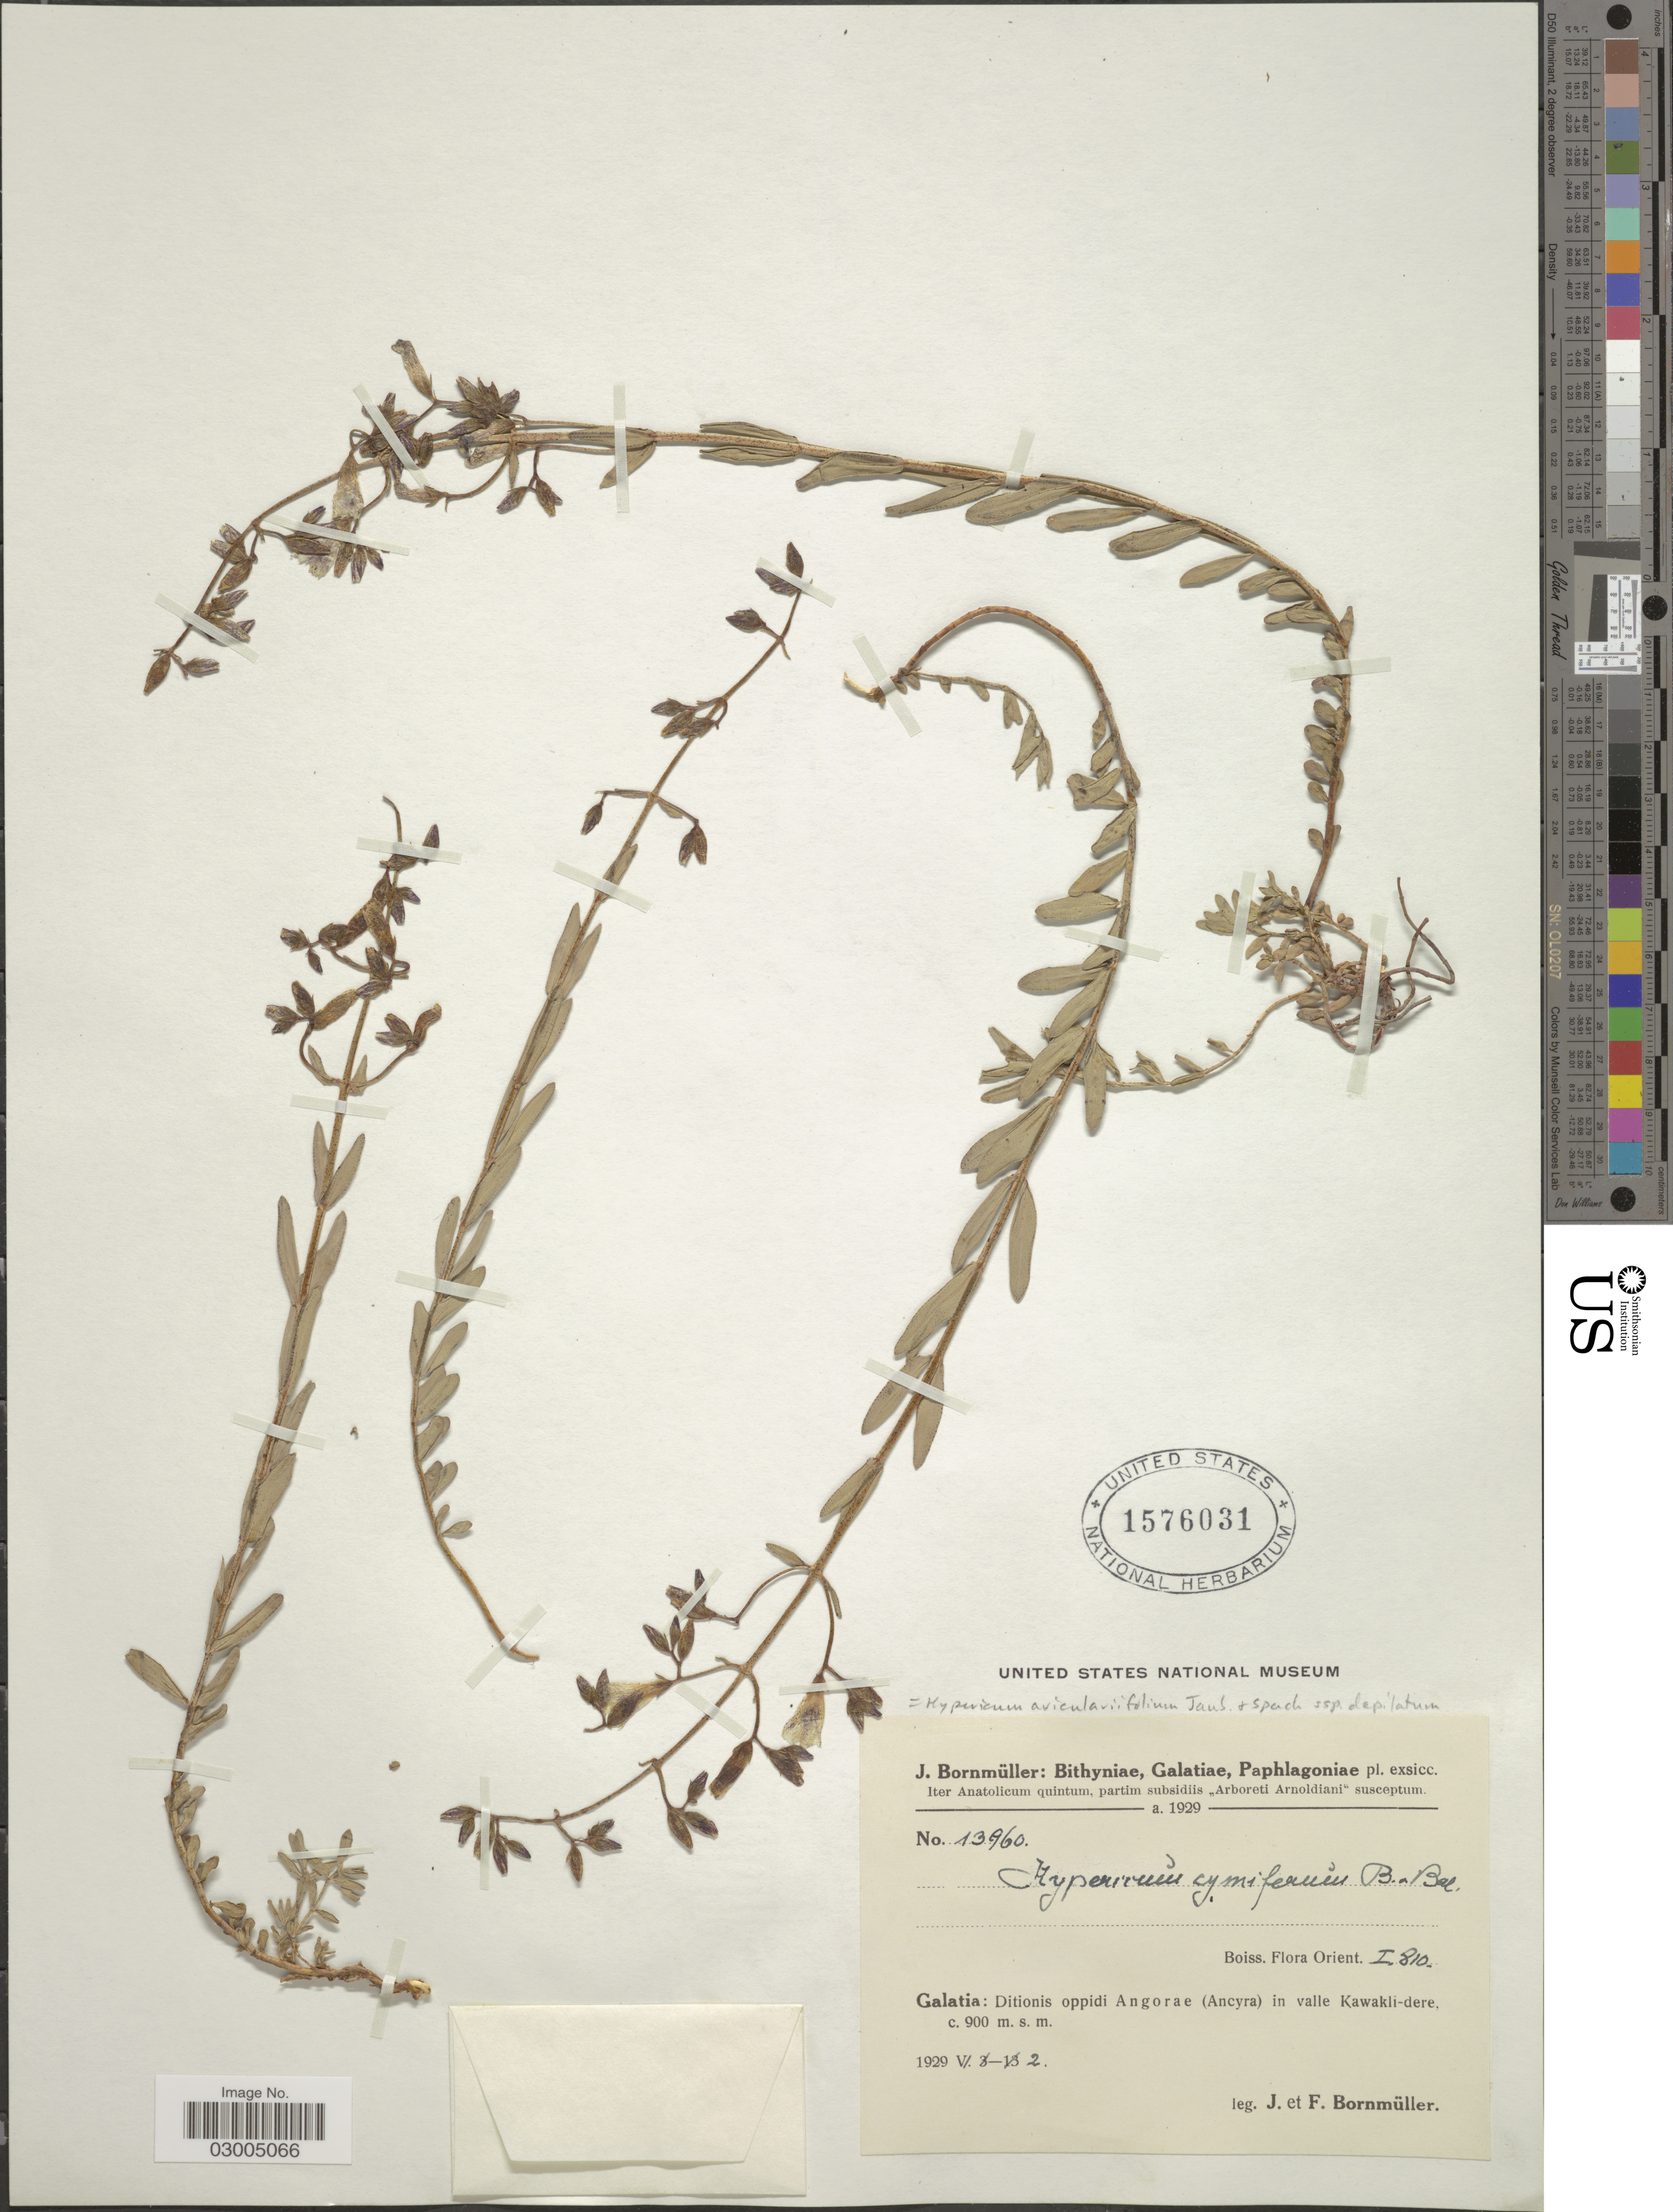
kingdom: Plantae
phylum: Tracheophyta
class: Magnoliopsida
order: Malpighiales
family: Hypericaceae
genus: Hypericum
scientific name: Hypericum aviculariifolium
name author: Jaub. & Spach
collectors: J. Bornmüller & F. Bornmüller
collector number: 13960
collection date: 1929-05-02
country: Turkey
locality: Orient. Galatia: Ditionis oppidi Angorae (Ancyra) in valle Kawakli-dere.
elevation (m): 900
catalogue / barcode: US 1576031